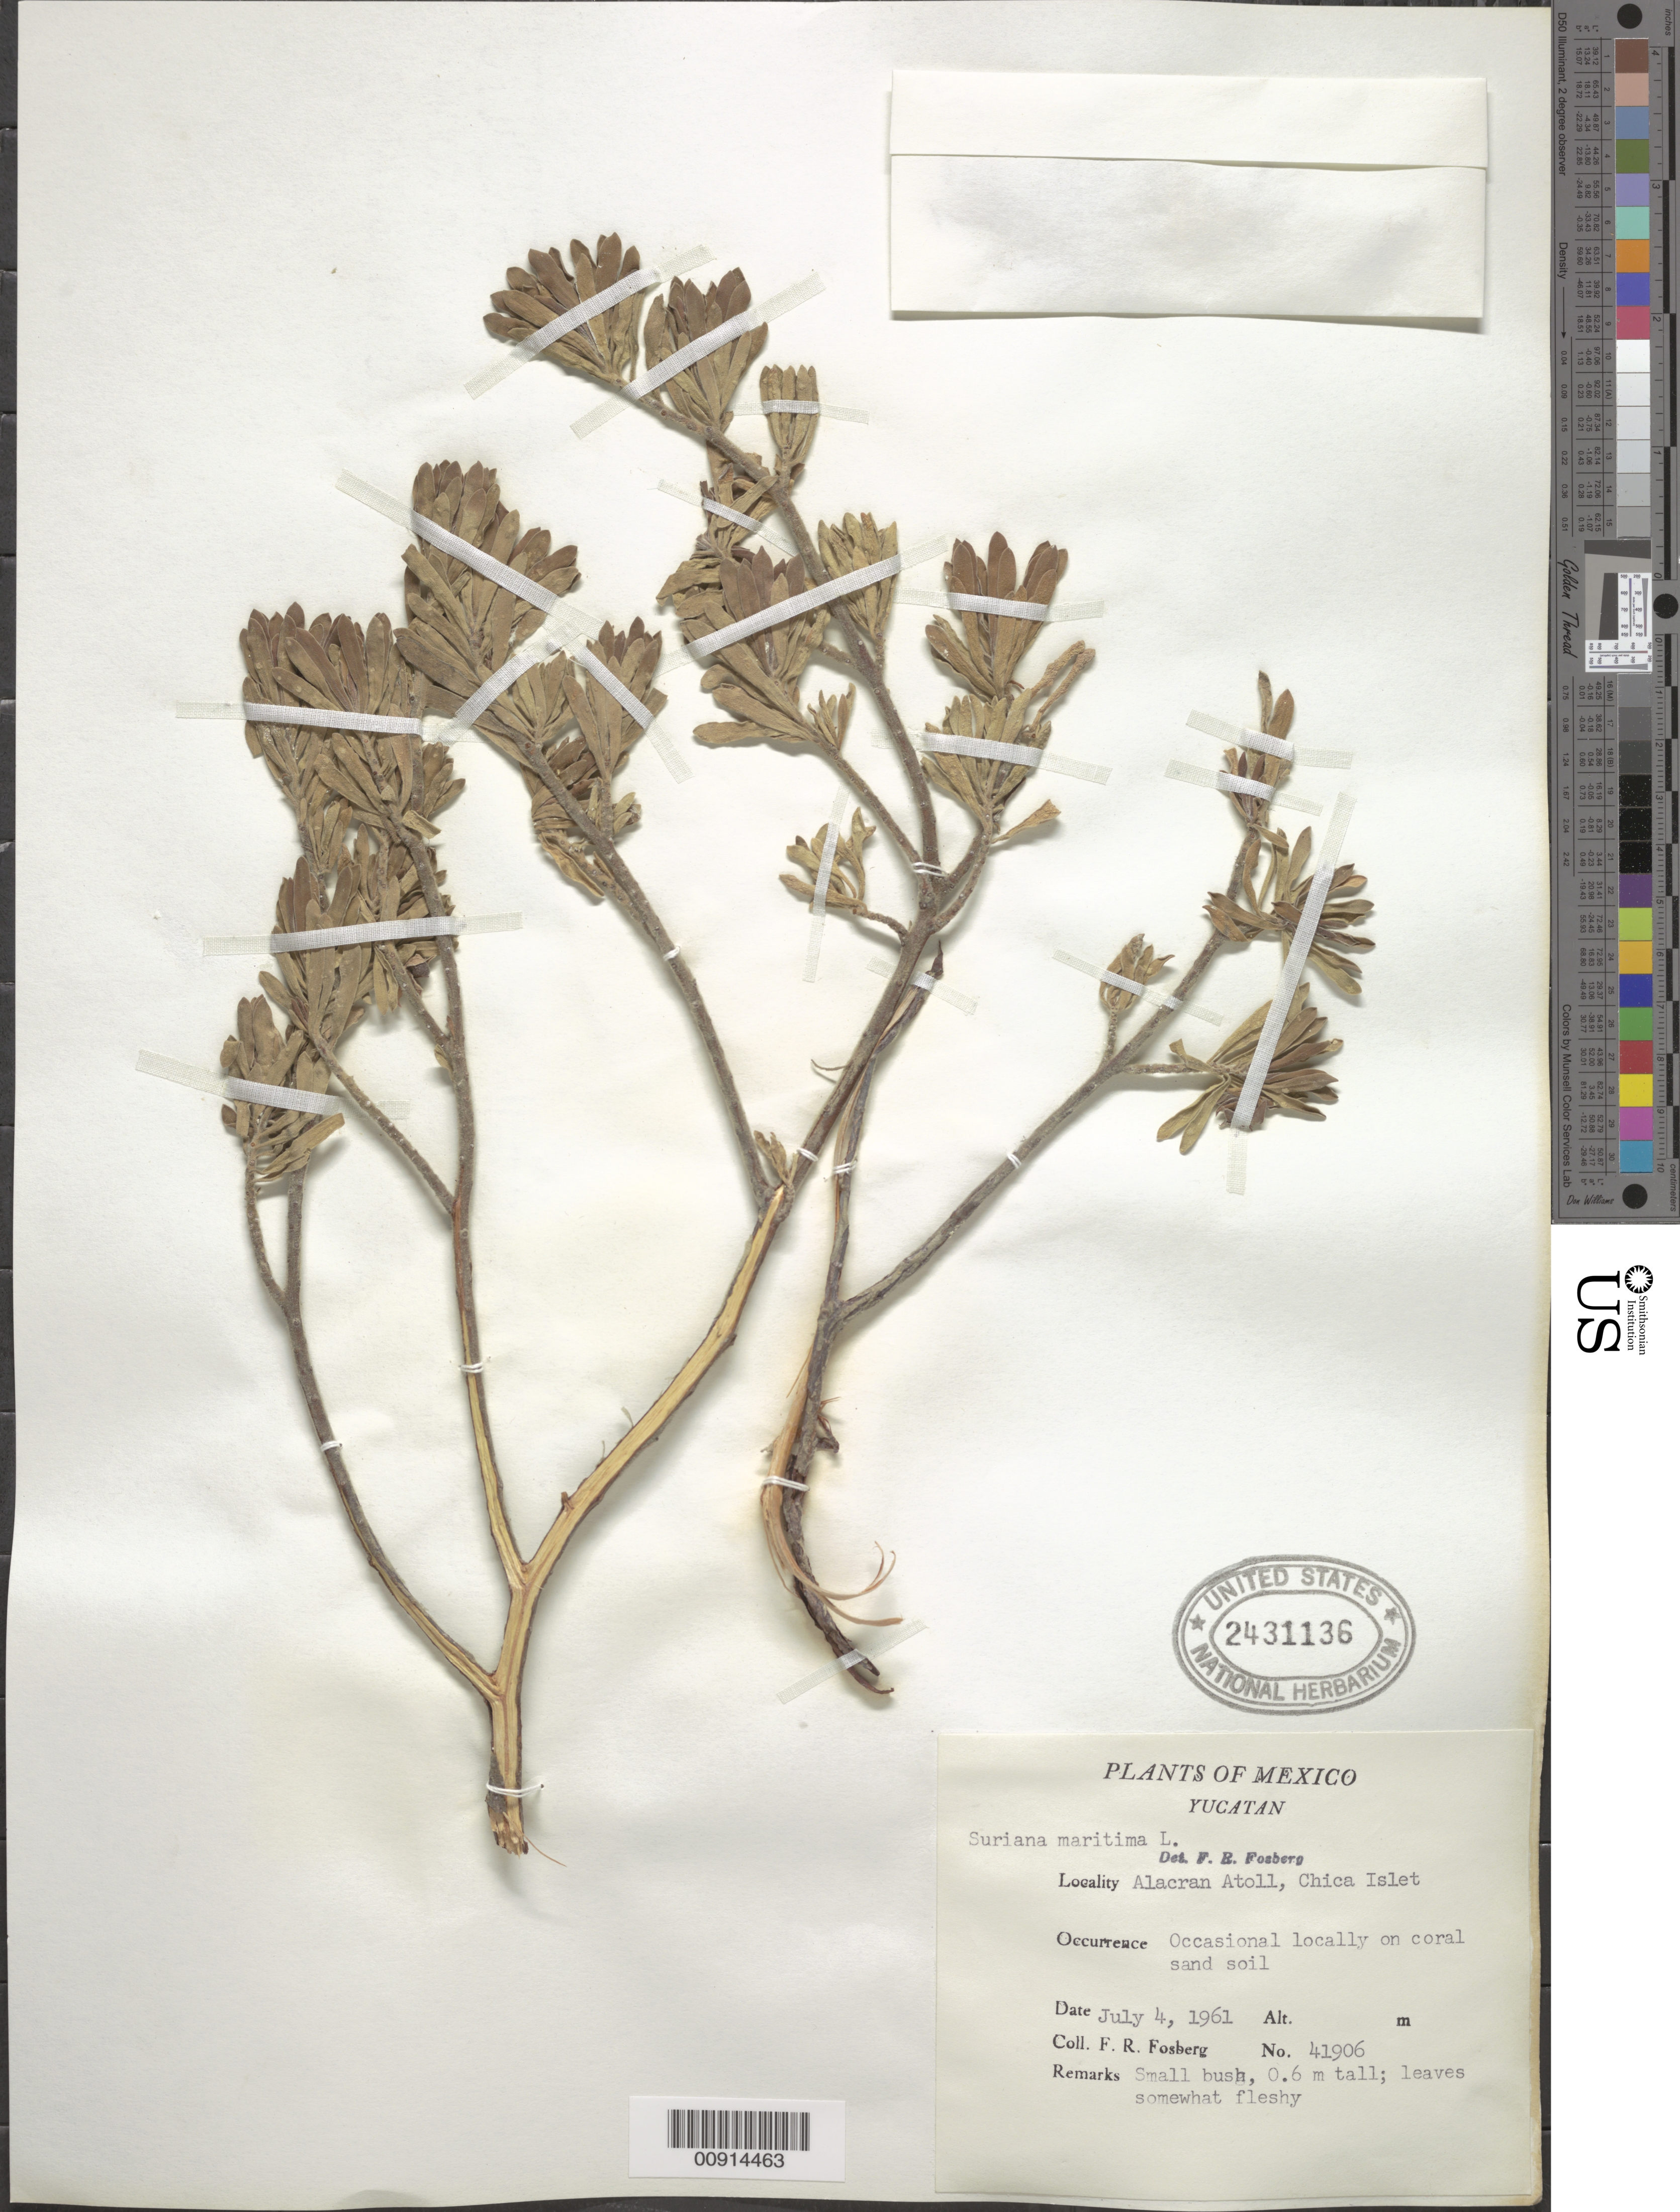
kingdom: Plantae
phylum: Tracheophyta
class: Magnoliopsida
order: Fabales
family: Surianaceae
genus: Suriana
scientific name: Suriana maritima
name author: L.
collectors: F. R. Fosberg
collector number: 41906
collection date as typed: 04 Jul 1961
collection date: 1961-07-04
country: Mexico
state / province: Yucatán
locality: Yucatán: Alacrán Atoll, Chica Islet.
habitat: On coral sand soil.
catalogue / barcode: US 2431136